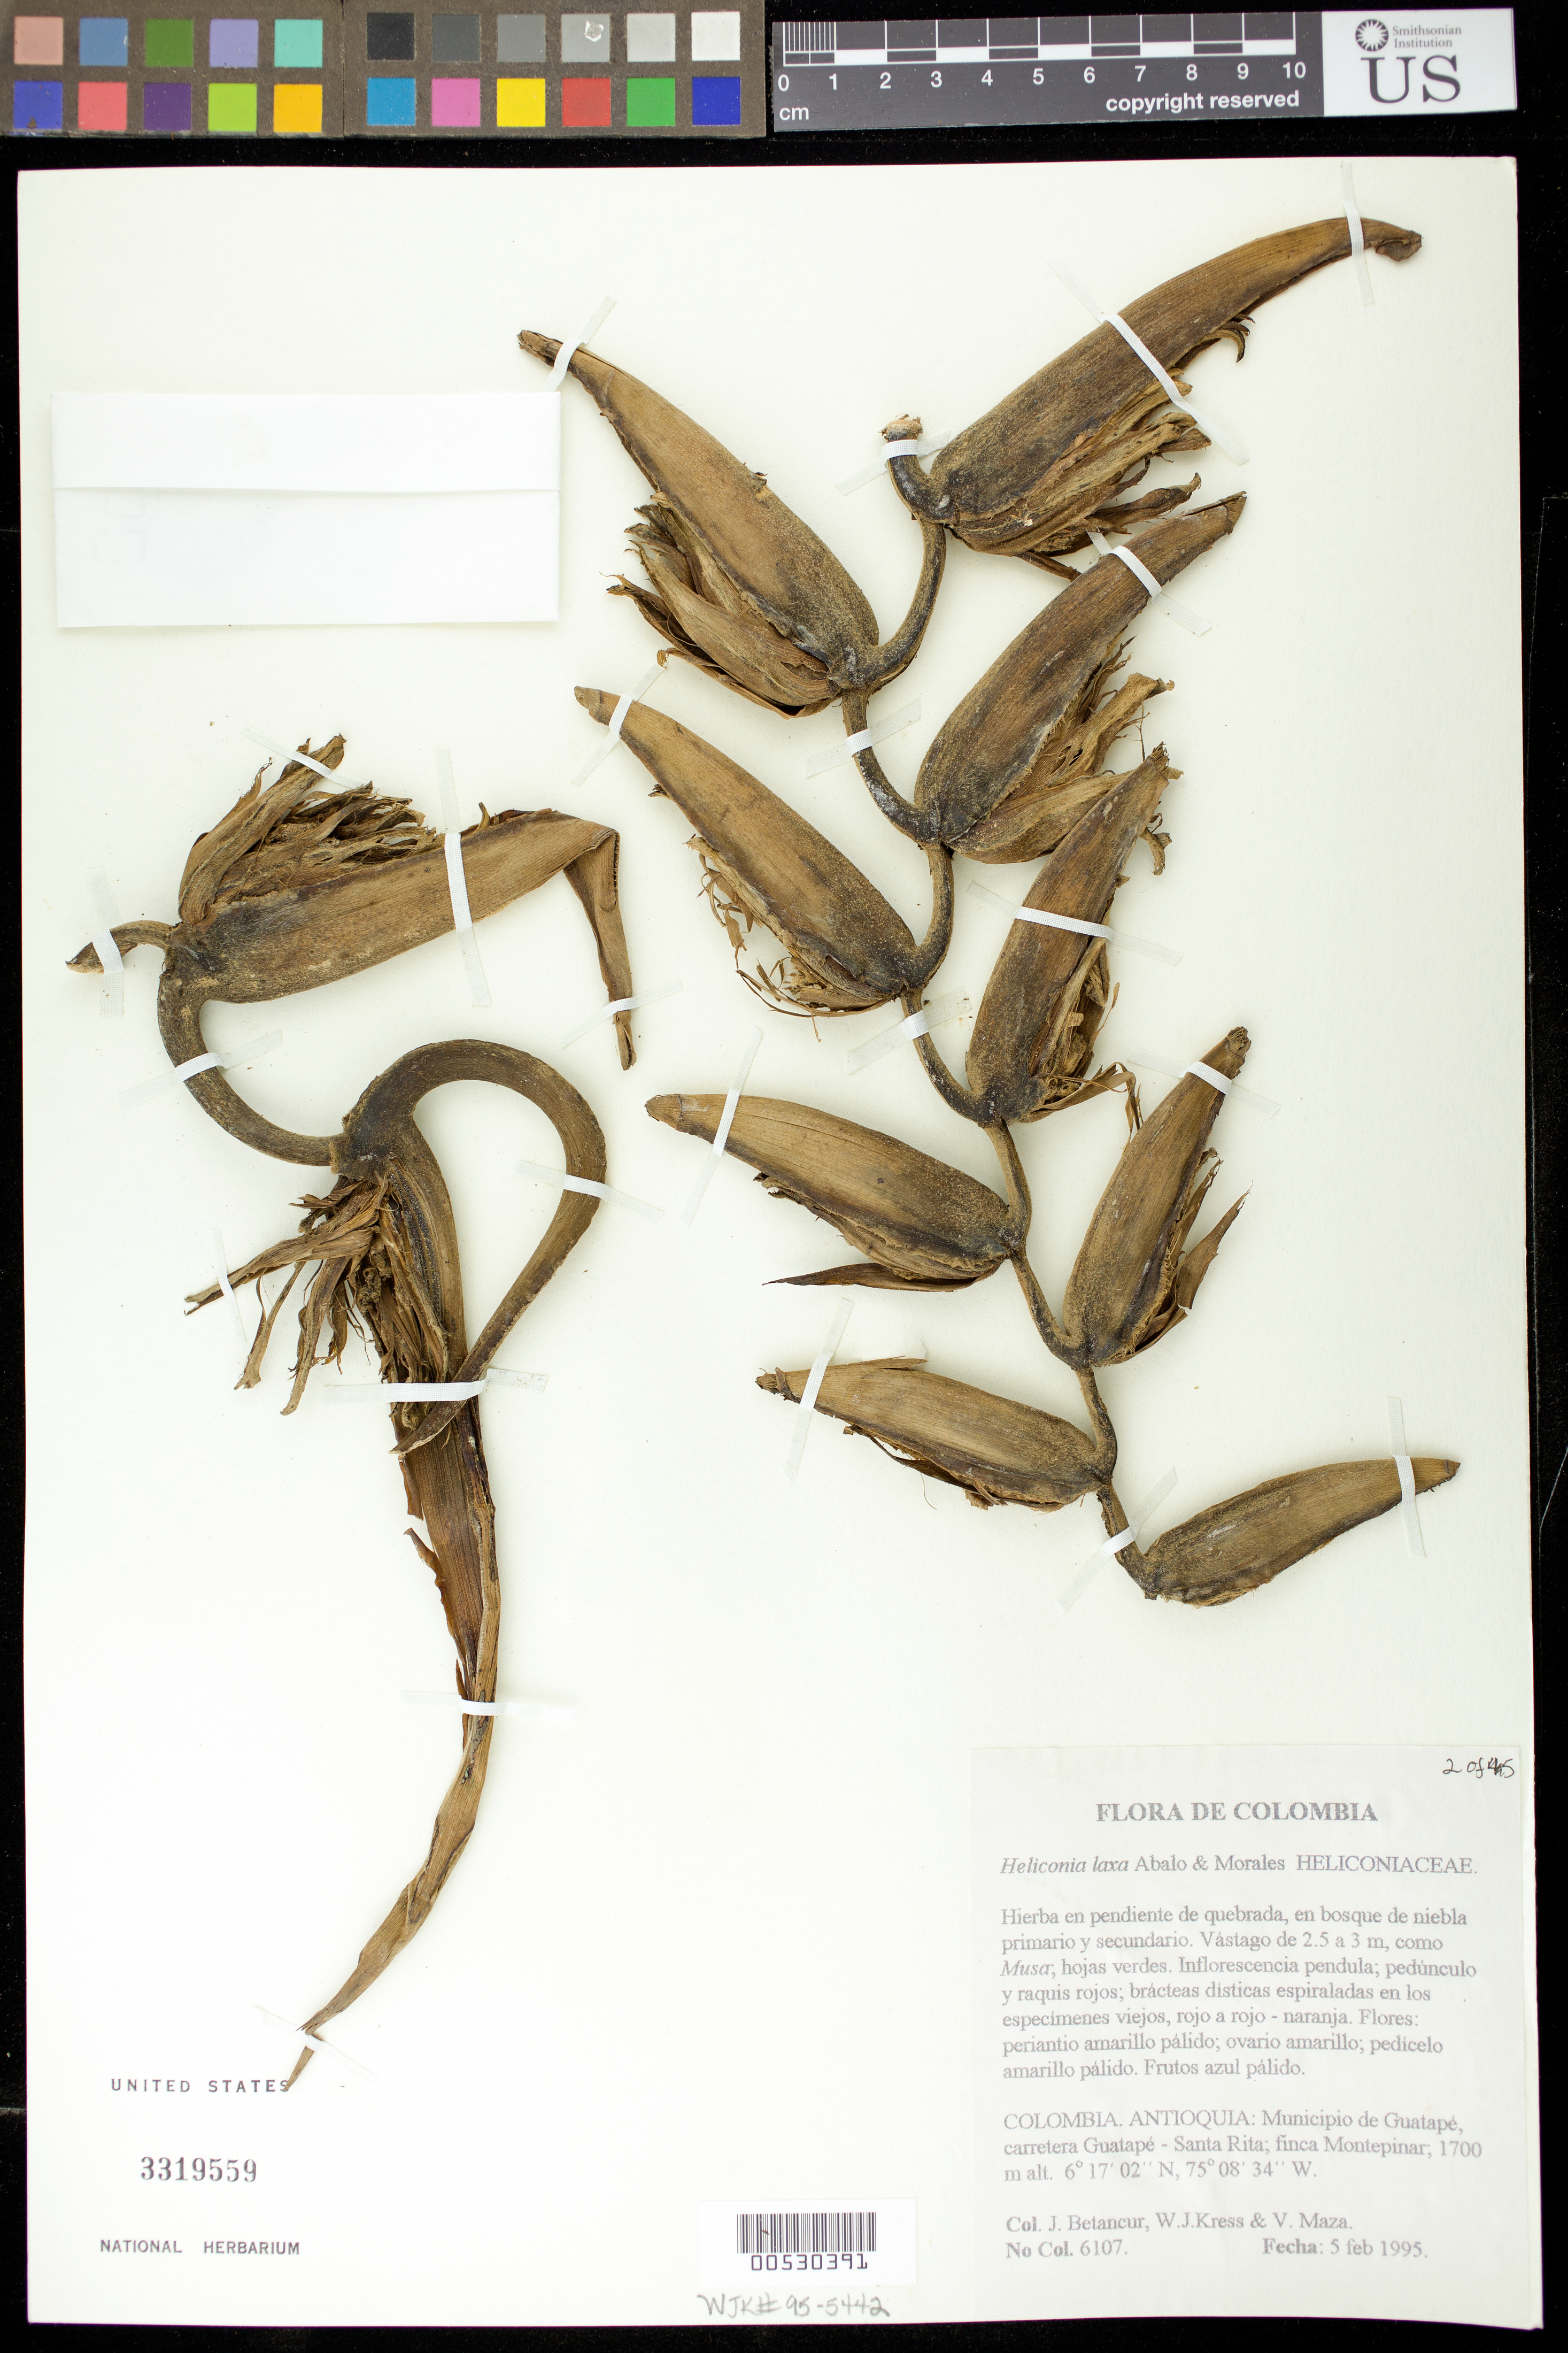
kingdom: Plantae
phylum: Tracheophyta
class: Liliopsida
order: Zingiberales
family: Heliconiaceae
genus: Heliconia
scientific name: Heliconia laxa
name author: Abalo & G. Morales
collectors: J. C. Betancur, W. J. Kress & V. Maza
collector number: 6107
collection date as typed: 05 Feb 1995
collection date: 1995-02-05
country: Colombia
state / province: Antioquia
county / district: Guatape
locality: Carretera Guatape-Santa Rita; finca Montepinar.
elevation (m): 1700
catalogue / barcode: US 3319559